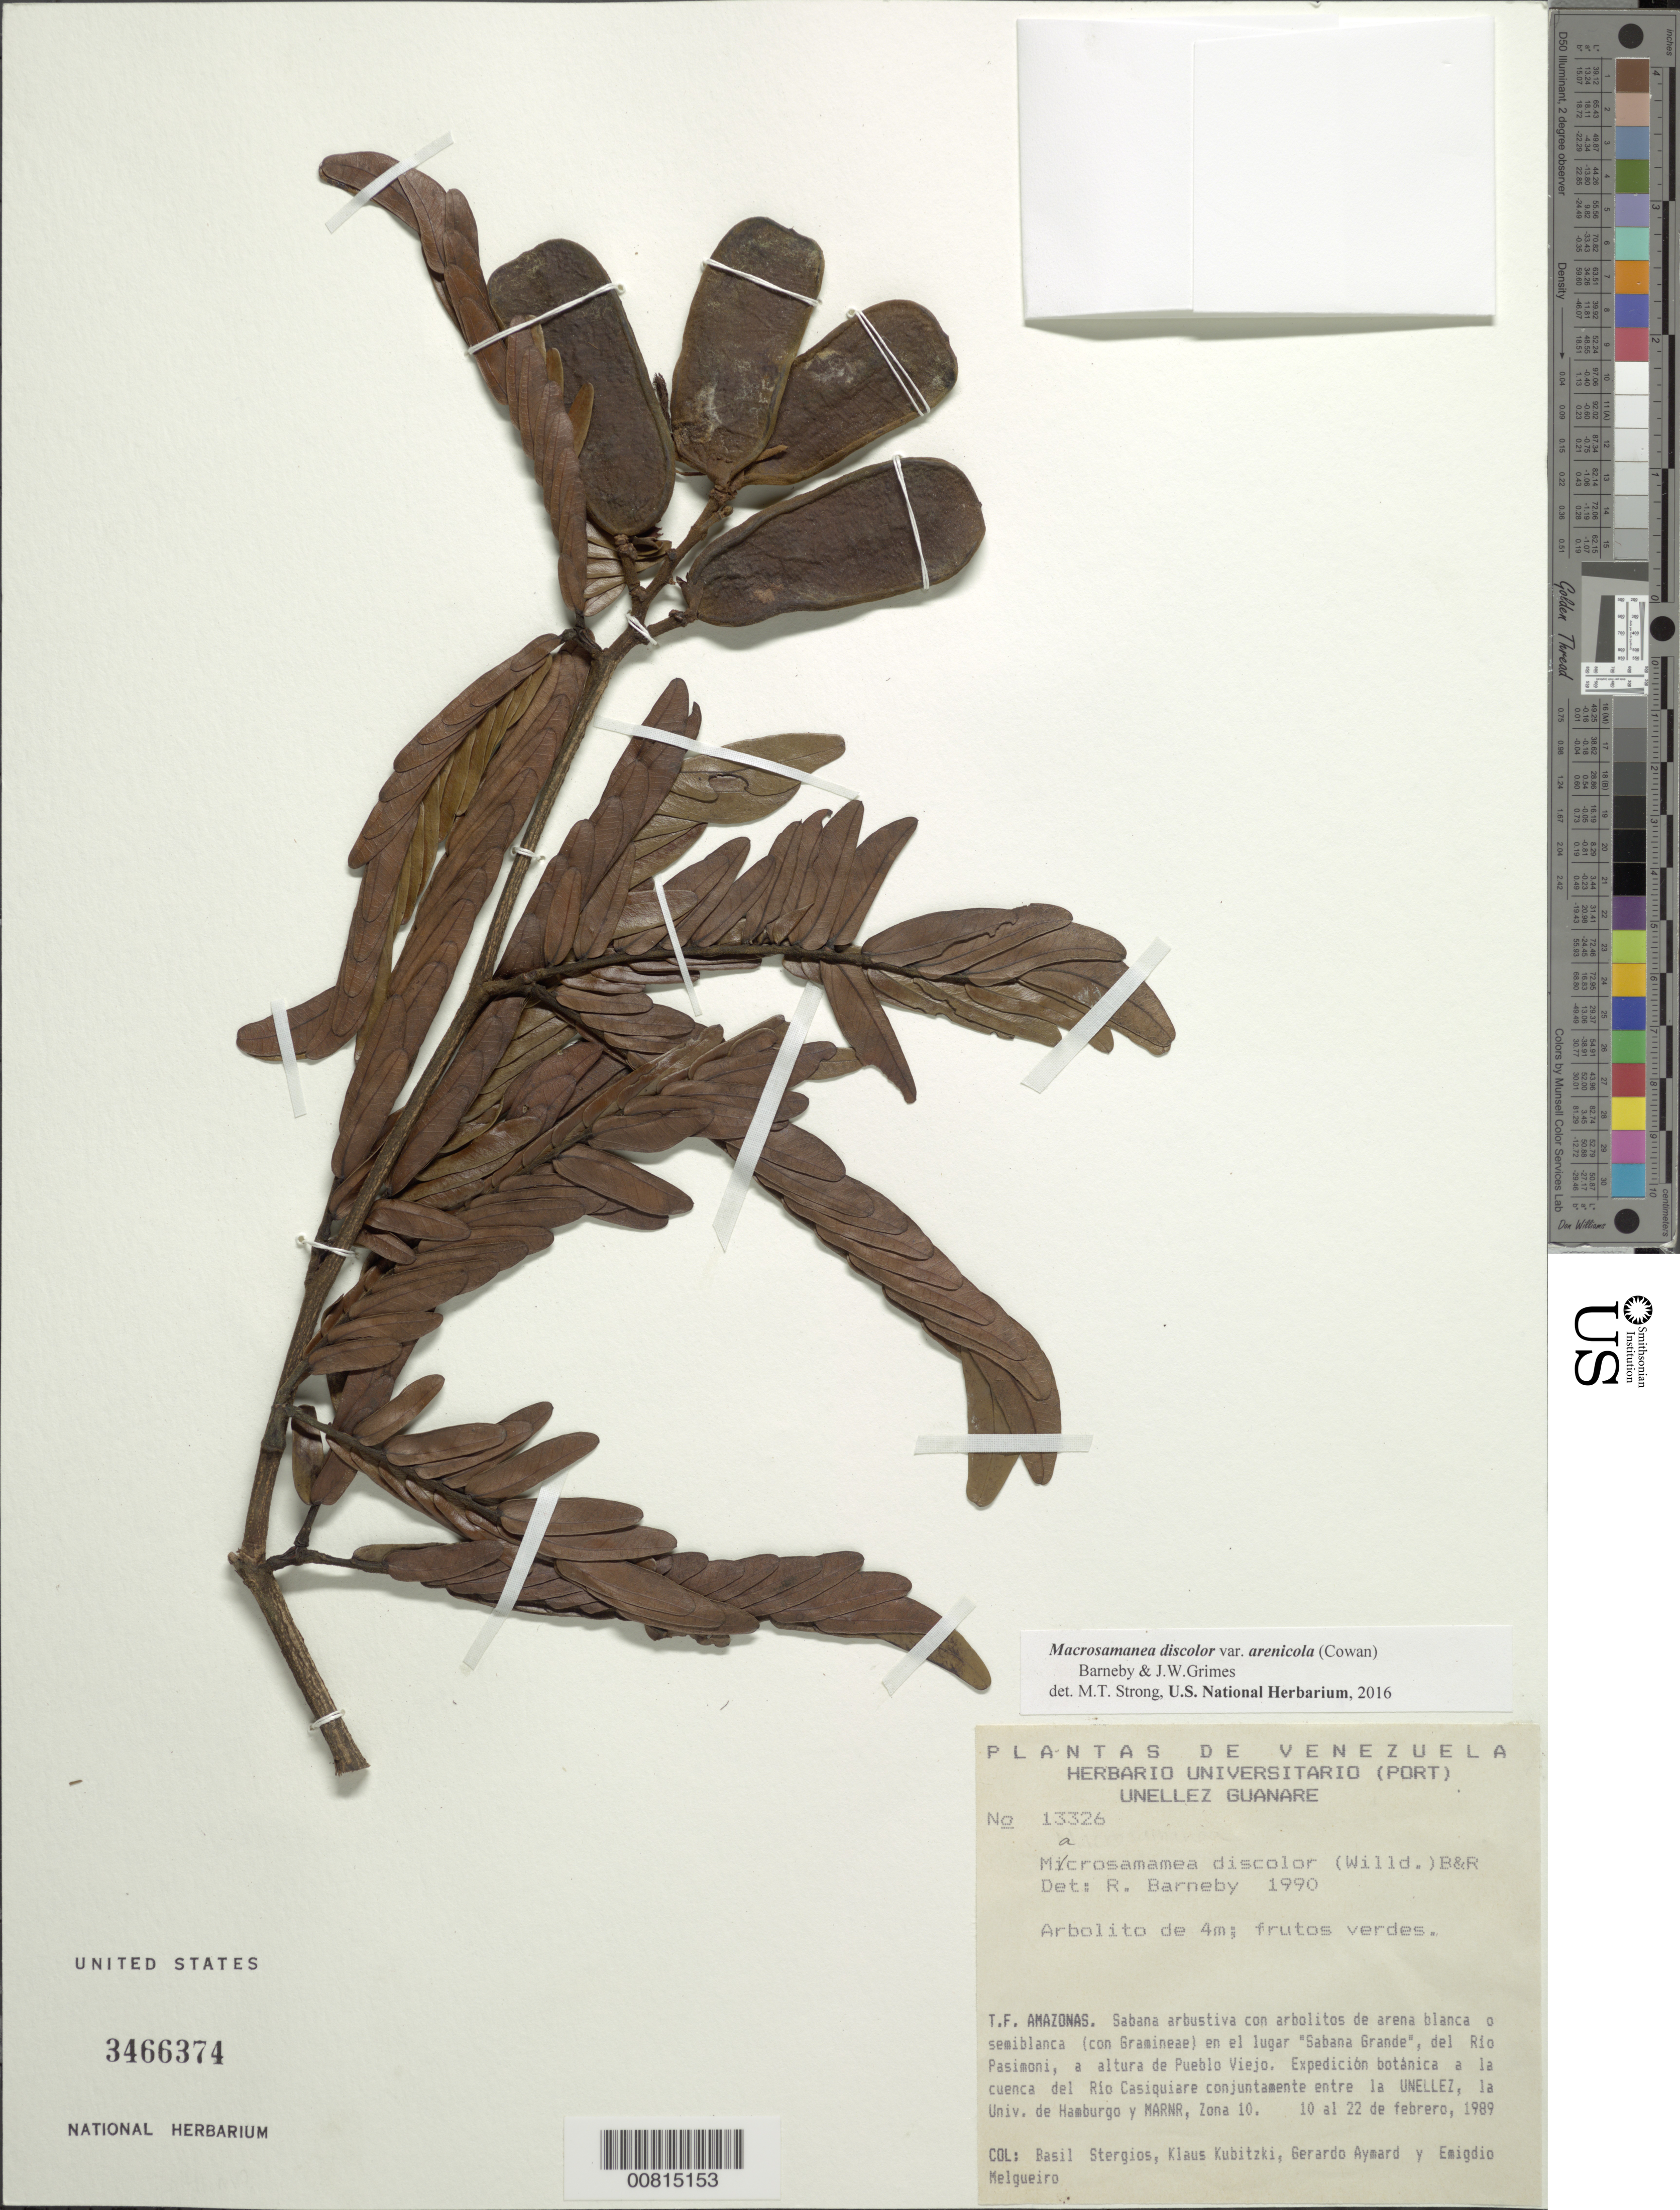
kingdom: Plantae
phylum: Tracheophyta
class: Magnoliopsida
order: Fabales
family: Fabaceae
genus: Macrosamanea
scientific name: Macrosamanea discolor var. arenicola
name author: (R.S. Cowan) Barneby & J.W. Grimes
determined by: Strong, M. T., (US), Smithsonian Institution - National Museum of Natural History (UNITED STATES)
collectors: B. G. Stergios, K. Kubitzki, G. A. Aymard & E. Melgueiro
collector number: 13326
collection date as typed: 10-Feb-89 to 22-Feb-89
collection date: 1989-02-10/1989-02-22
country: Venezuela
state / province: Amazonas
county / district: Río Negro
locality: Río Casiquiare, "Sabana Grande", Río Pasimoni, a altura de Pueblo Viejo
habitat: Sabana arbustiva con aroblitos de arena blanca o semiblanca (con Gramineae) en el luga sabana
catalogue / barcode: US 3466374